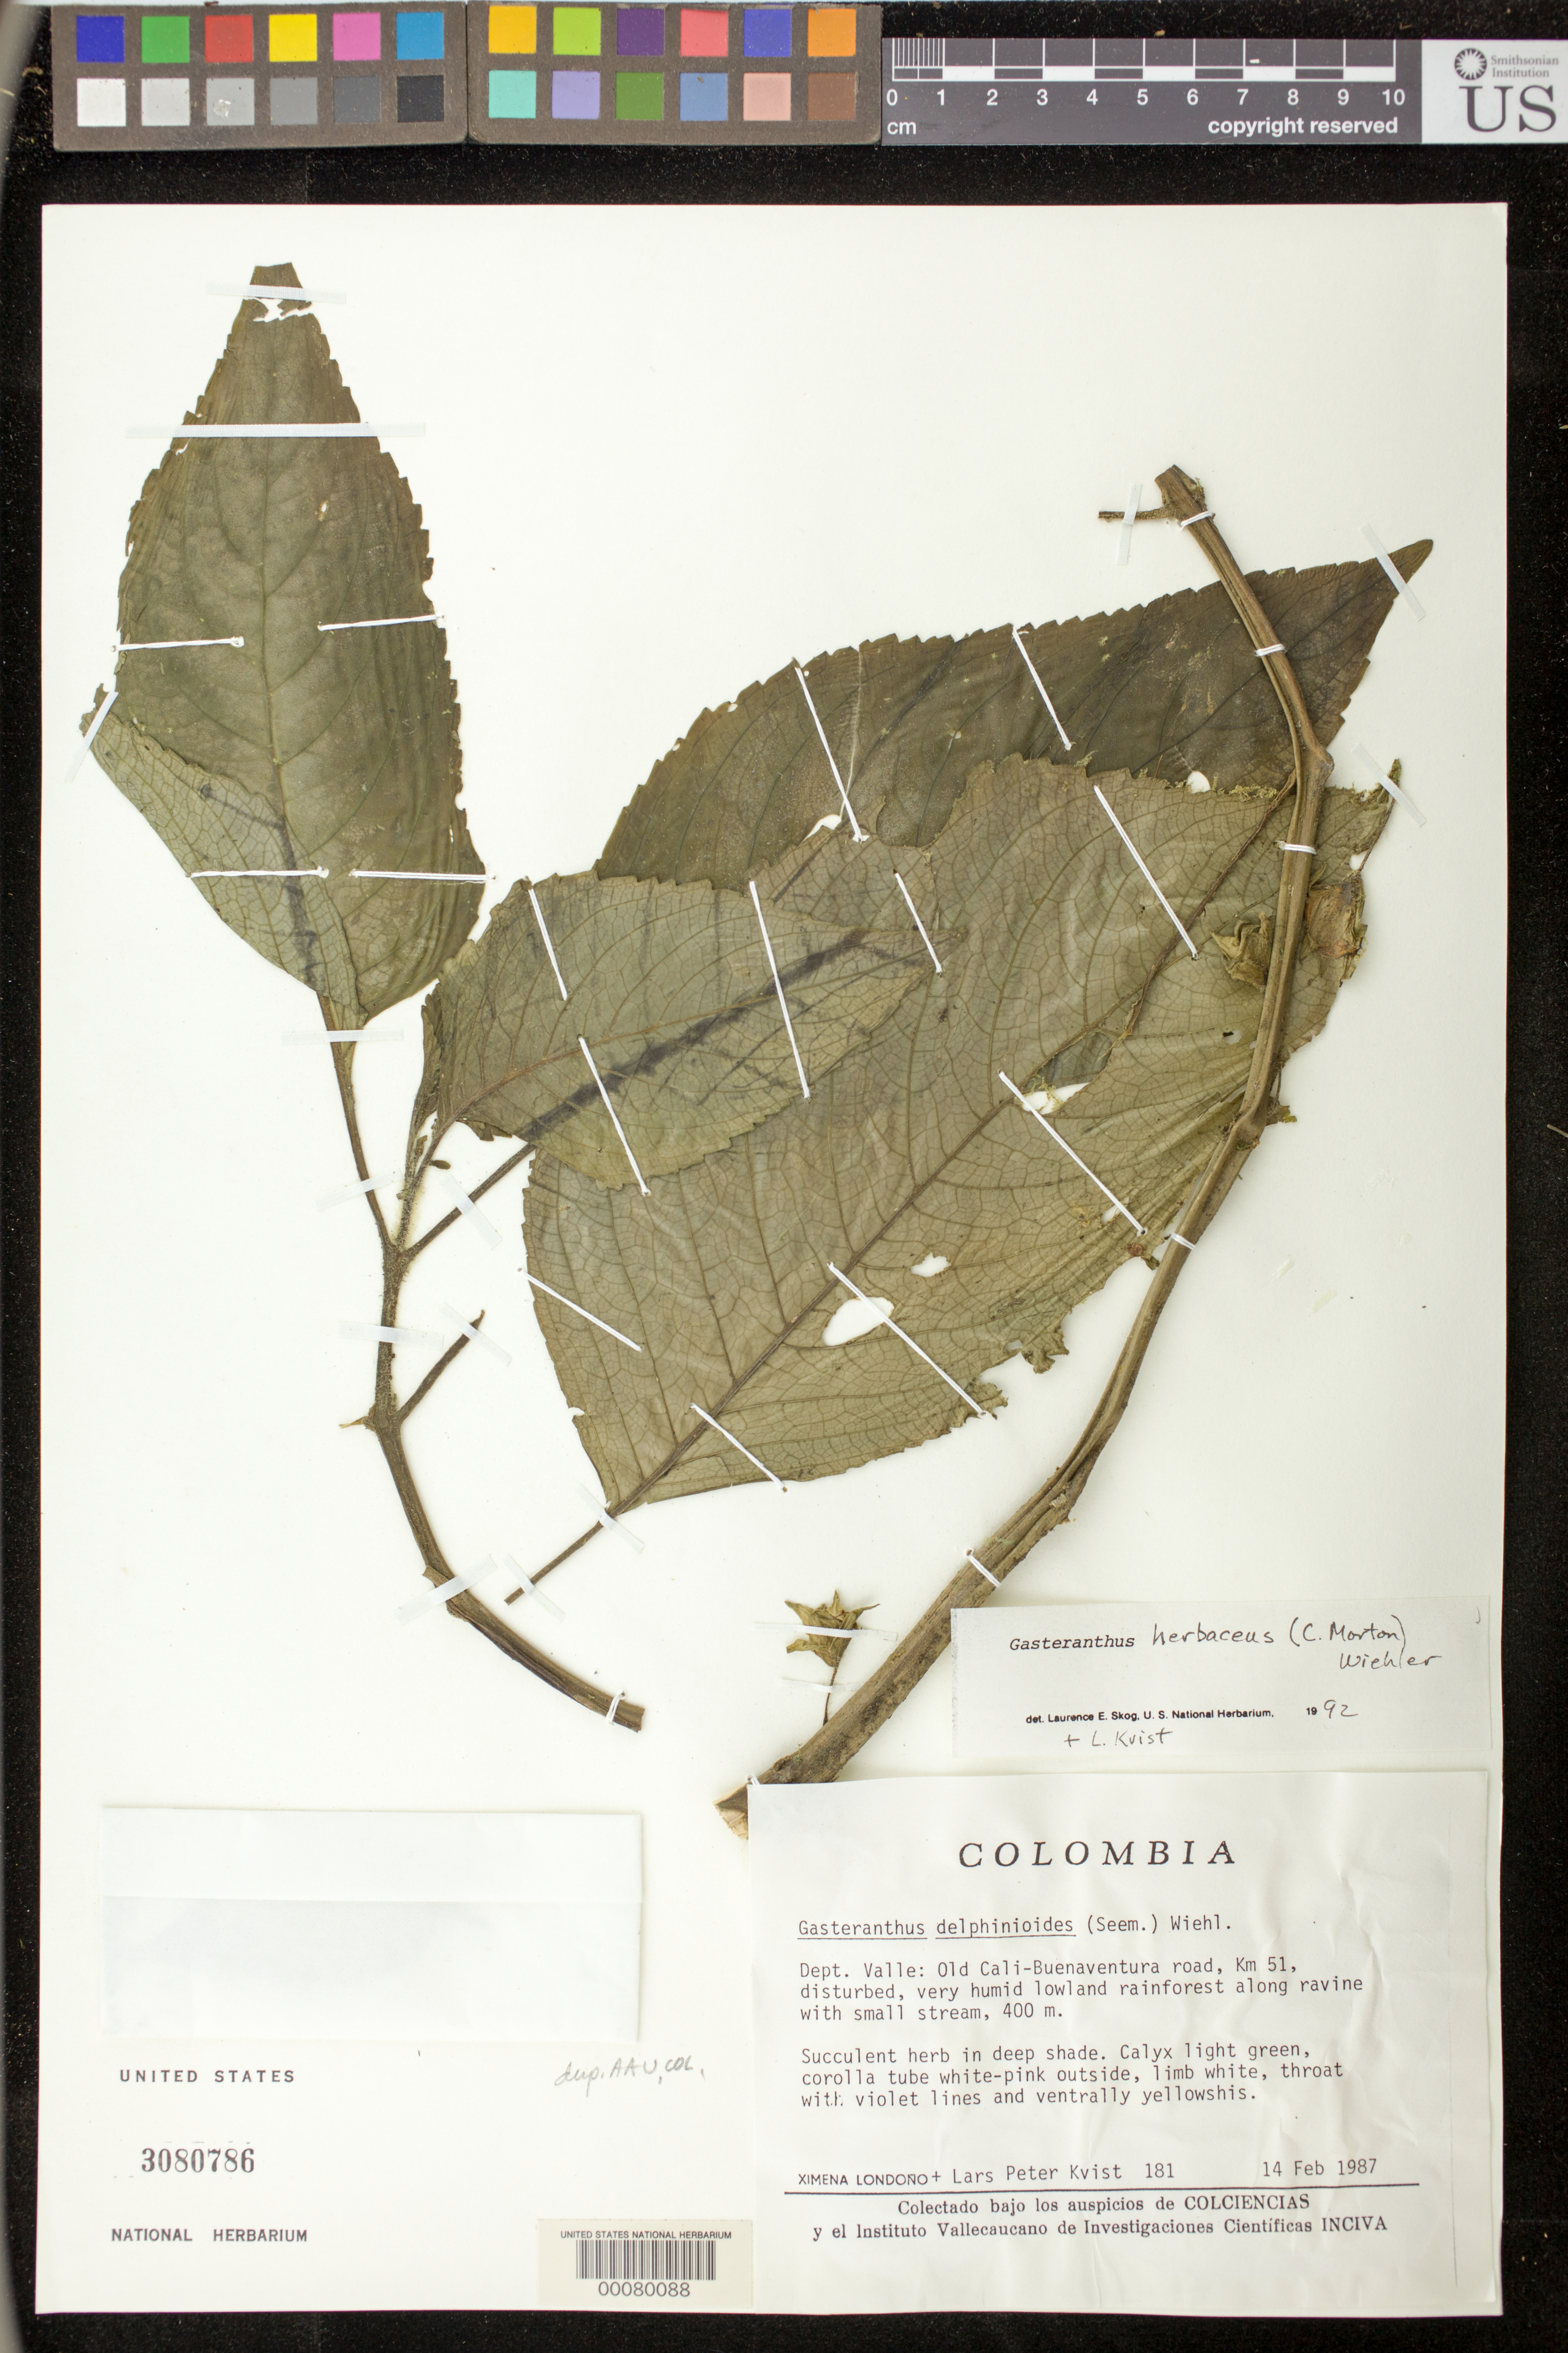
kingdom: Plantae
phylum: Tracheophyta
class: Magnoliopsida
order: Lamiales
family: Gesneriaceae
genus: Gasteranthus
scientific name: Gasteranthus herbaceus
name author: (C.V. Morton) Wiehler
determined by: Skog, Laurence E.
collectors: X. Londoño & L. P. Kvist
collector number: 181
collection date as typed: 14 Feb 1987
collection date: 1987-02-14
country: Colombia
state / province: Valle del Cauca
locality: Old Cali - Buenaventura road, km 51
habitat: Disturbed, very humid lowland rainforest along ravine; in deep shade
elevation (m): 400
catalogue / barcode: US 3080786